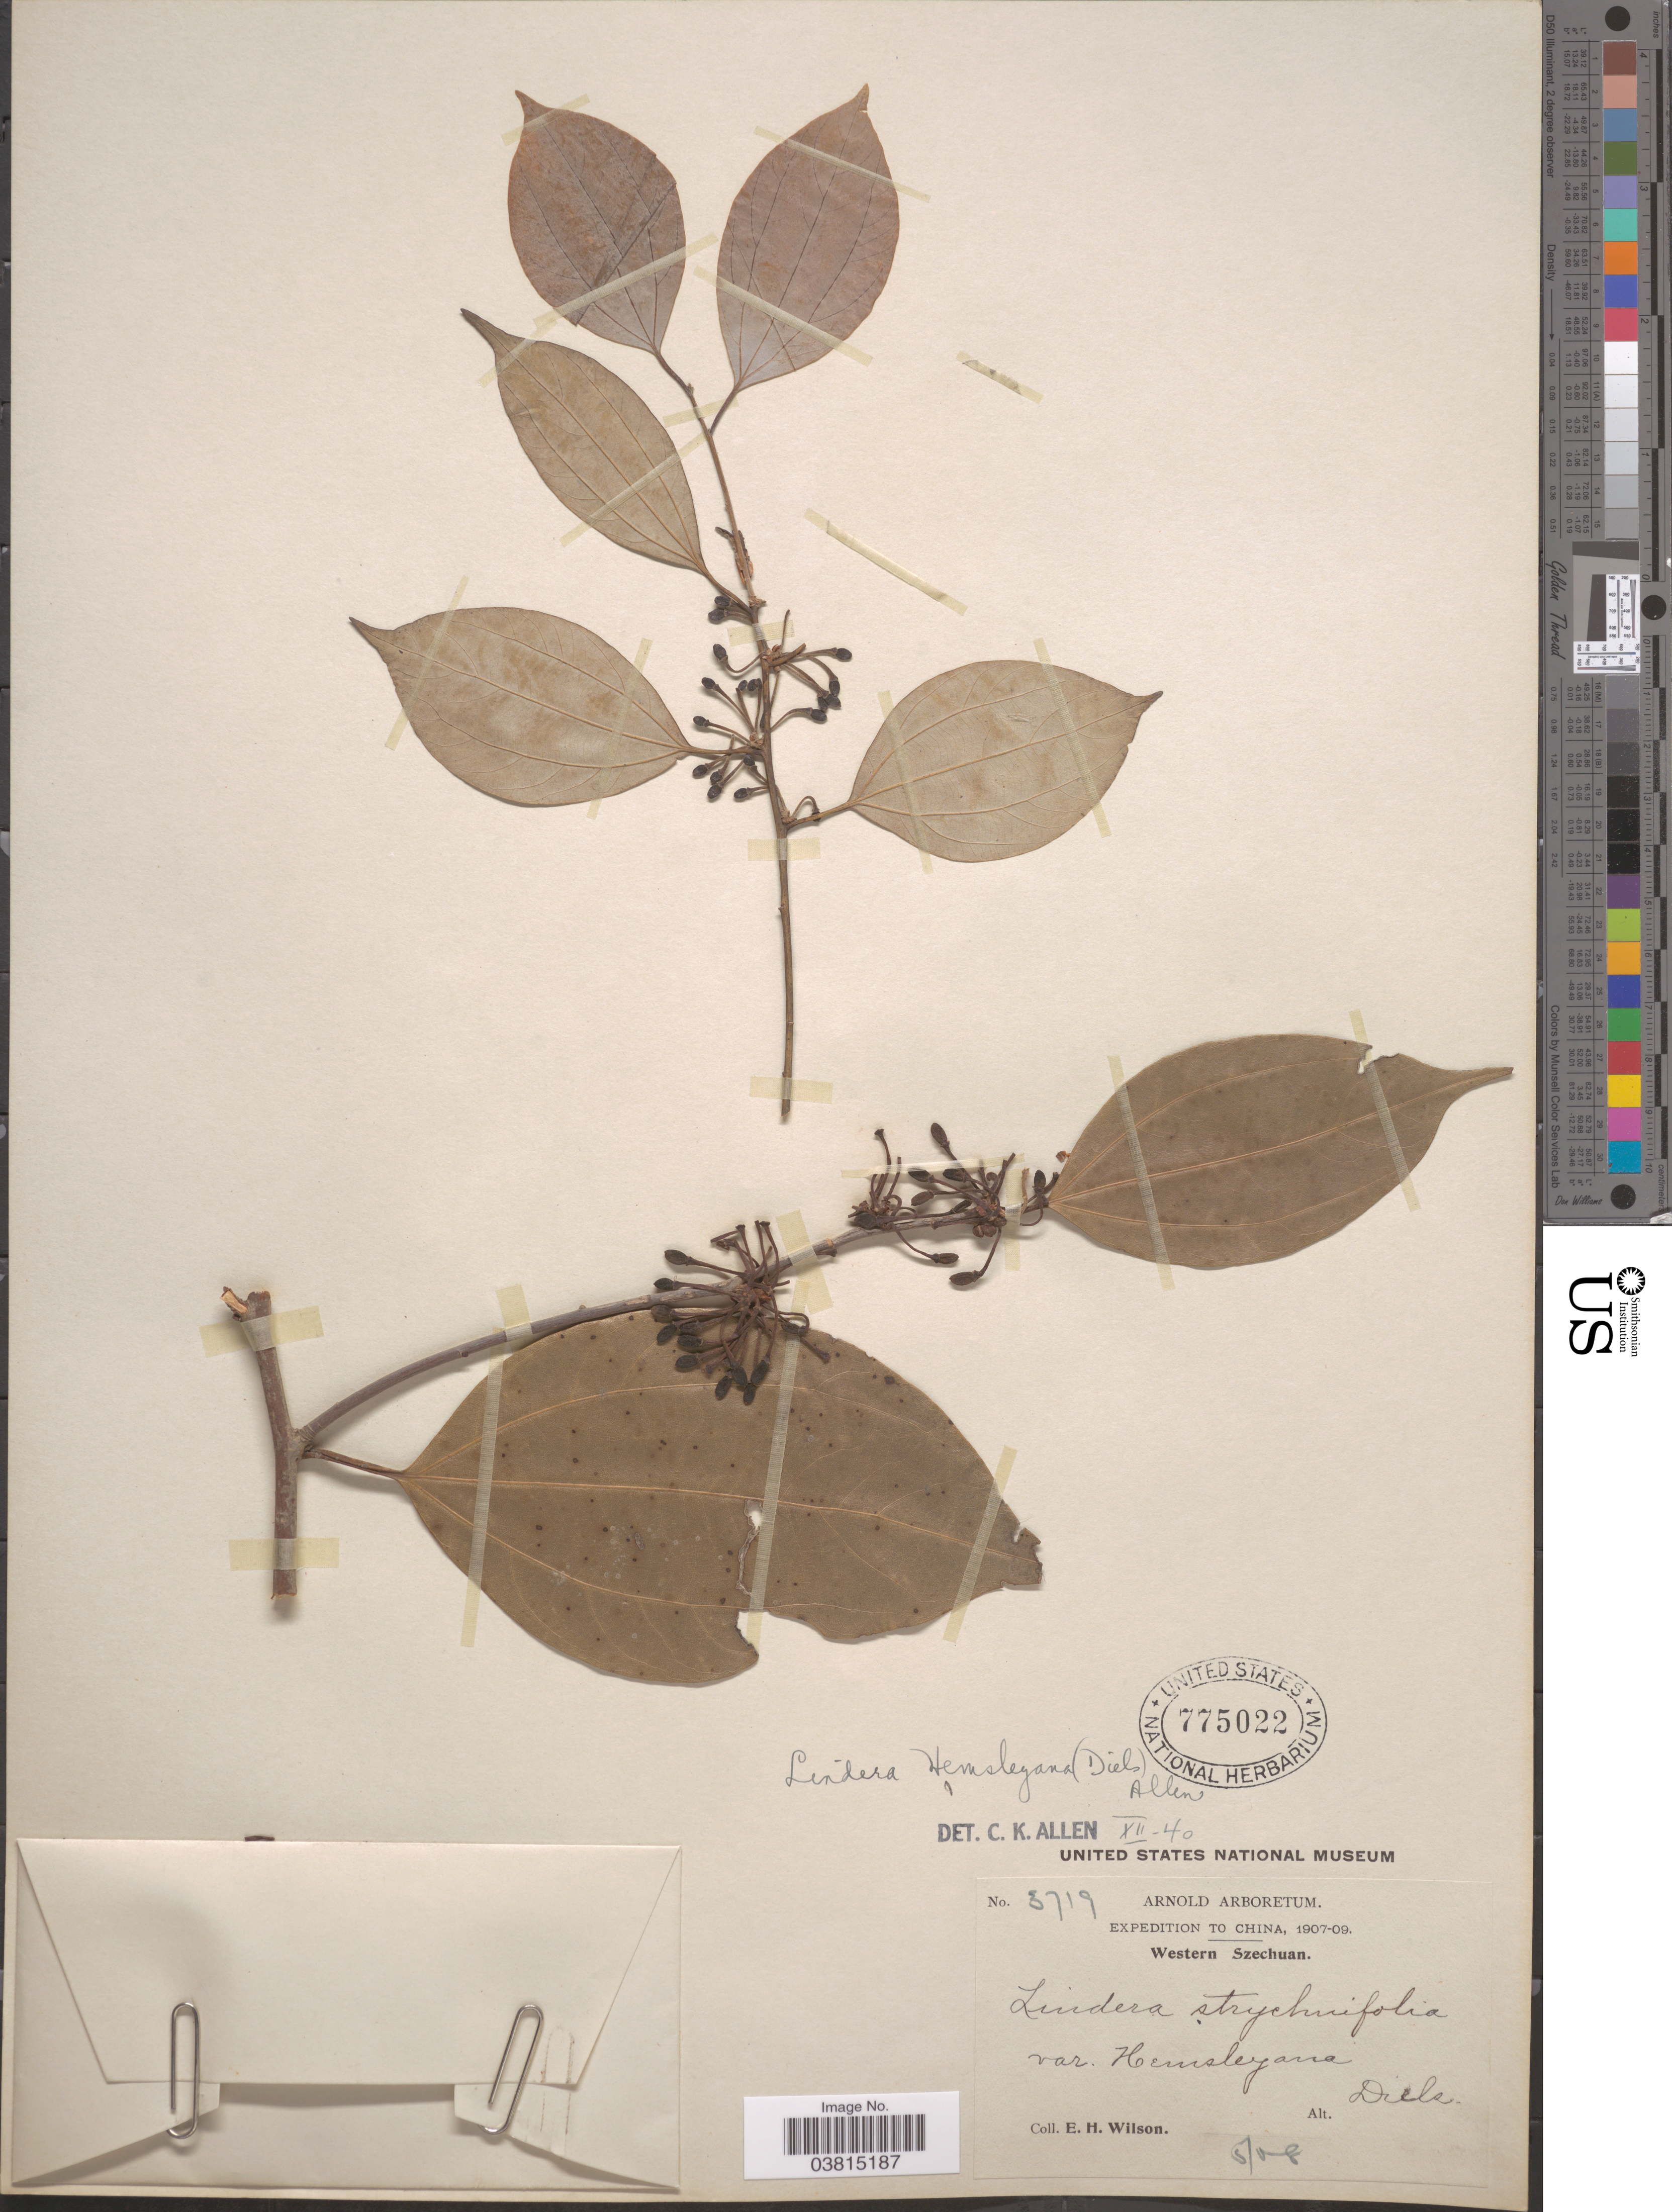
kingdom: Plantae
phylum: Tracheophyta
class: Magnoliopsida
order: Laurales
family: Lauraceae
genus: Lindera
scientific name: Lindera hemsleyana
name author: (Diels) C.K. Allen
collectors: E. Wilson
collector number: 3719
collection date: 1908-05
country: China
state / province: Sichuan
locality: Western Szechuan.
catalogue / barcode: US 775022